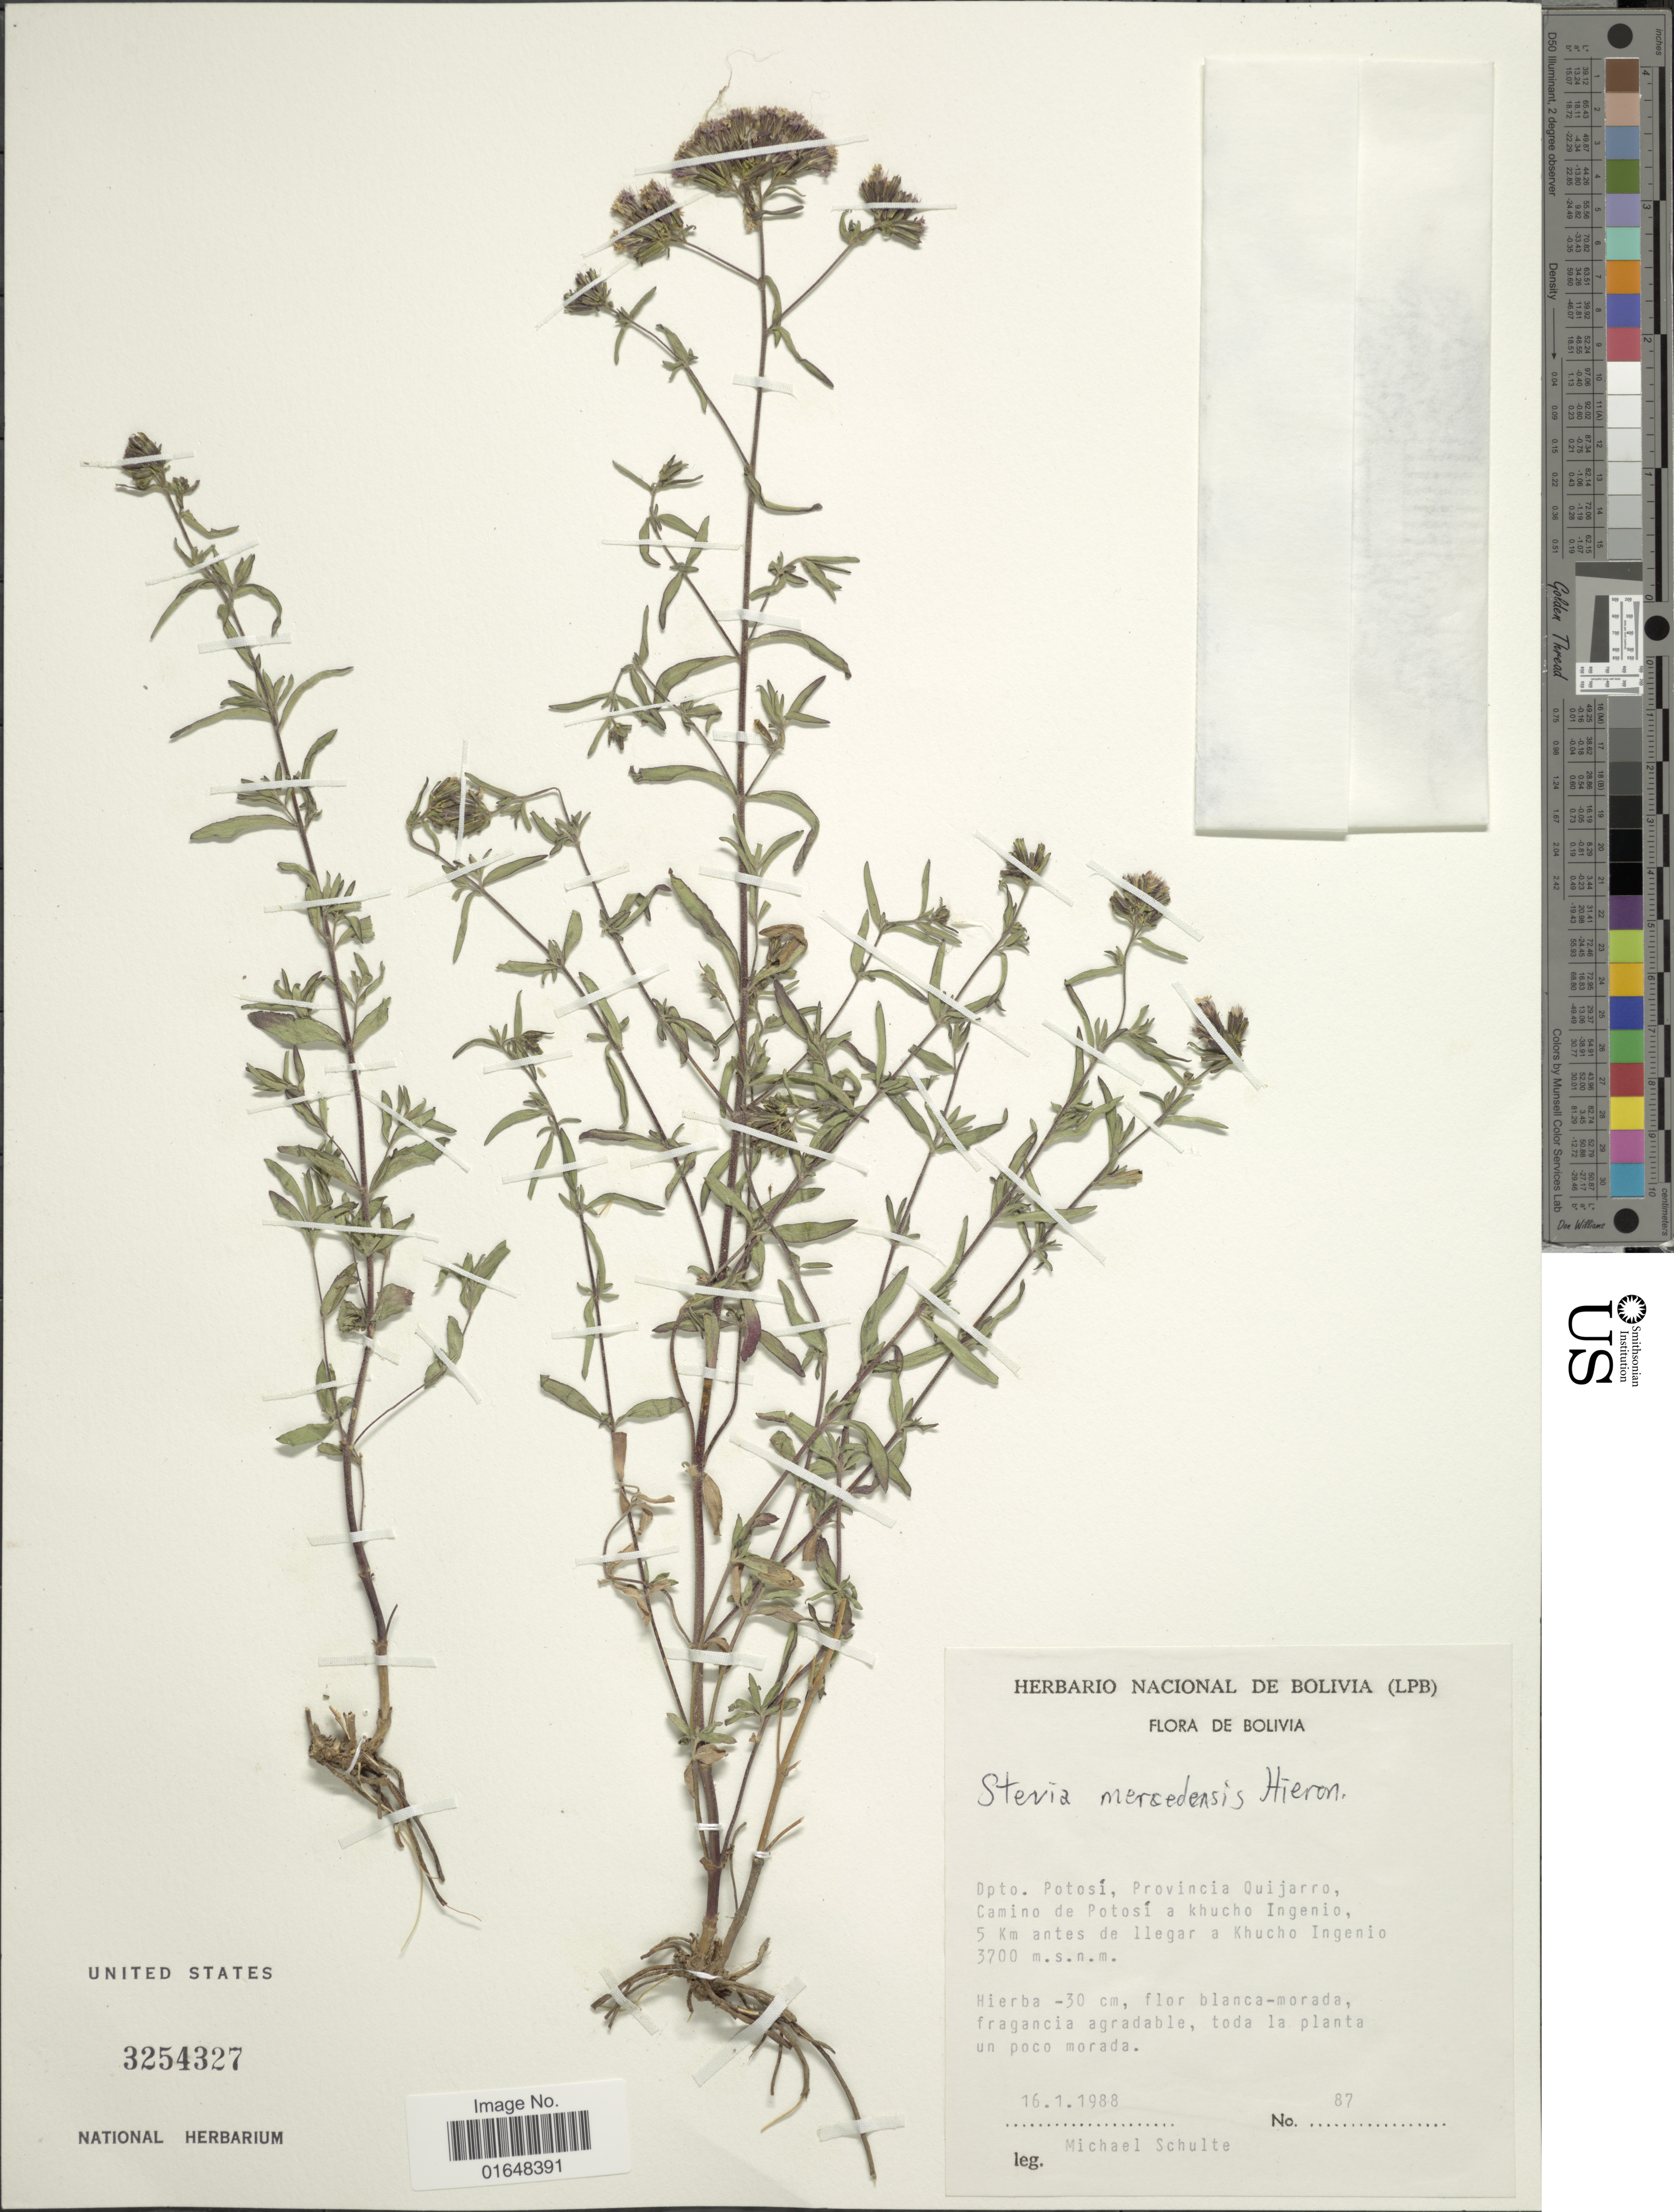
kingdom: Plantae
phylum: Tracheophyta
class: Magnoliopsida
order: Asterales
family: Asteraceae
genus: Stevia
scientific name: Stevia mercedensis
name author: Hieron.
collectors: M. Schulte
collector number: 87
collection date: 1988-01-16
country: Bolivia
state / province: Potosi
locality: Dpto. Potosí, Provincia Quijarro, Camino de Potosí a khucho Ingenio, 5 Km antes de llegar a Khucho Ingenio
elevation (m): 3700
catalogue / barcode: US 3254327